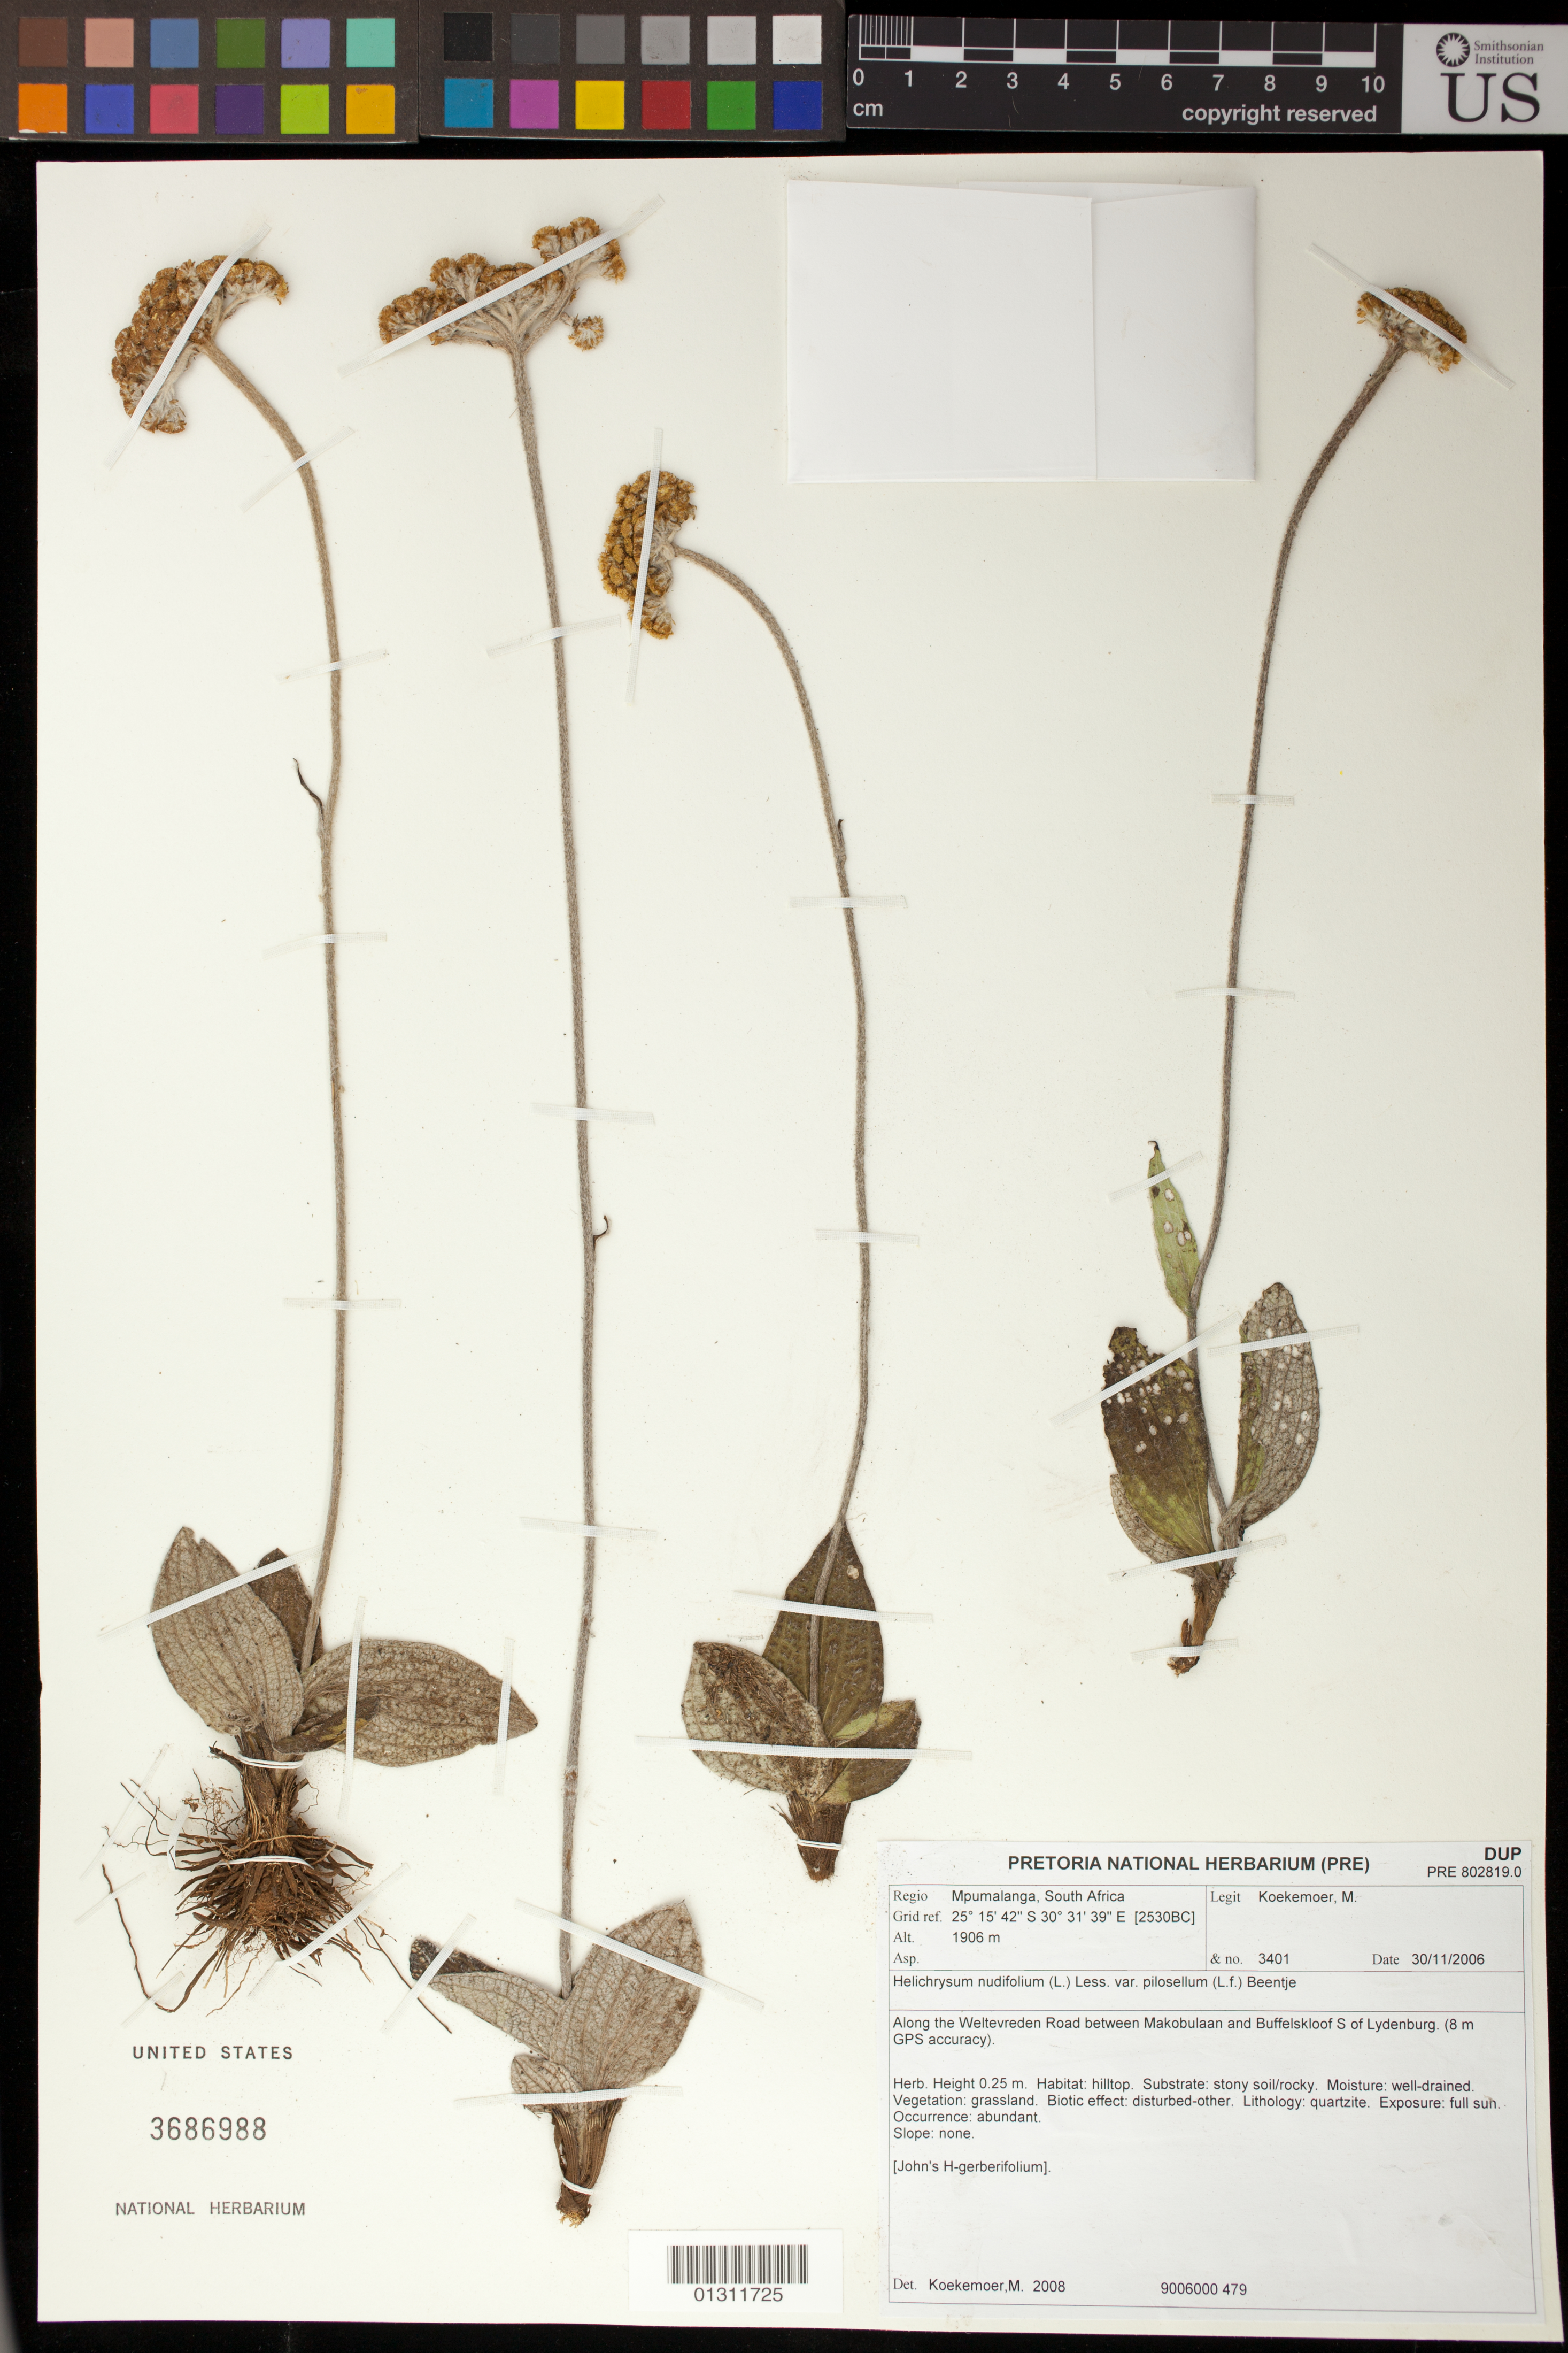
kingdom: Plantae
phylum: Tracheophyta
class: Magnoliopsida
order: Asterales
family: Asteraceae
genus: Helichrysum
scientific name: Helichrysum nudifolium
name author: (L.) Less.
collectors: M. Koekemoer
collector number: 3401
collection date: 2006-11-30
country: South Africa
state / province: Mpumalanga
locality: Along the Weltevreden road between Makobulaan & Buffelskloof S of Lydenburg. (8 m GPS accuracy)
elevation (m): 1906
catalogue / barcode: US 3686988